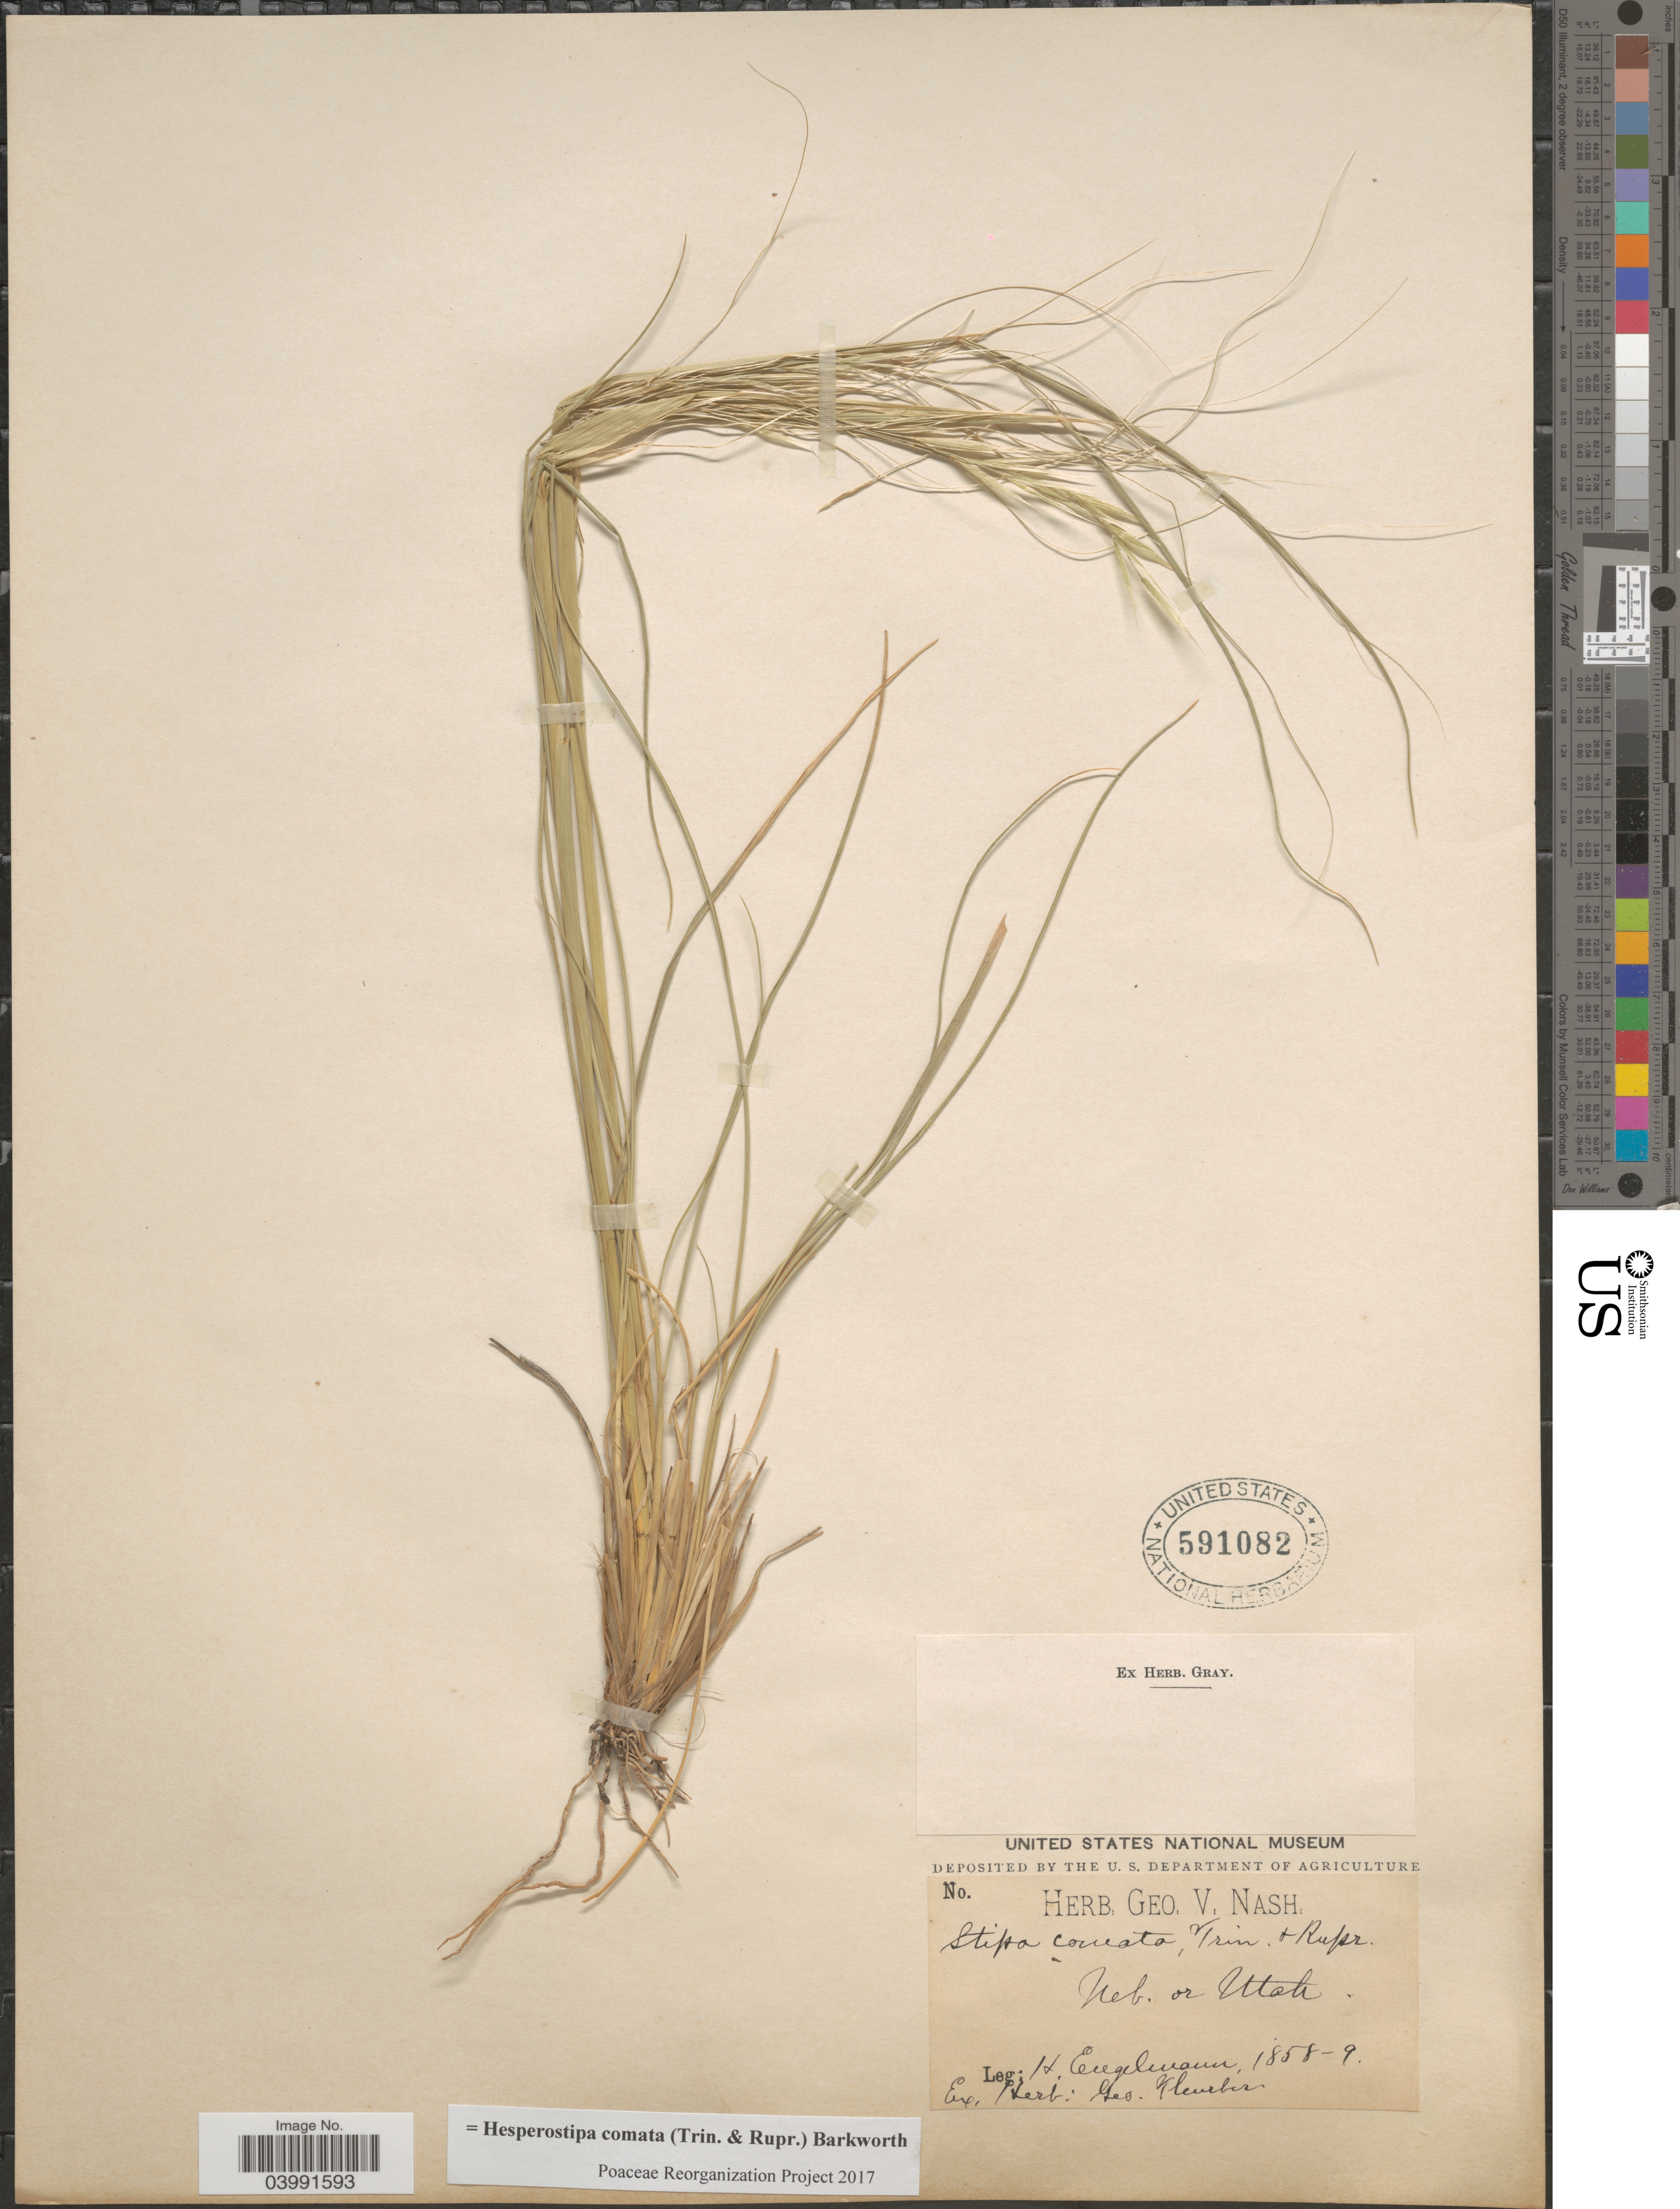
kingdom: Plantae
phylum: Tracheophyta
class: Liliopsida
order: Poales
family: Poaceae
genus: Hesperostipa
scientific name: Hesperostipa comata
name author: (Trin. & Rupr.) Barkworth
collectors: H. Engelmann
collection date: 1858/1859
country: United States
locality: Neb. or Utah.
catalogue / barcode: US 591082